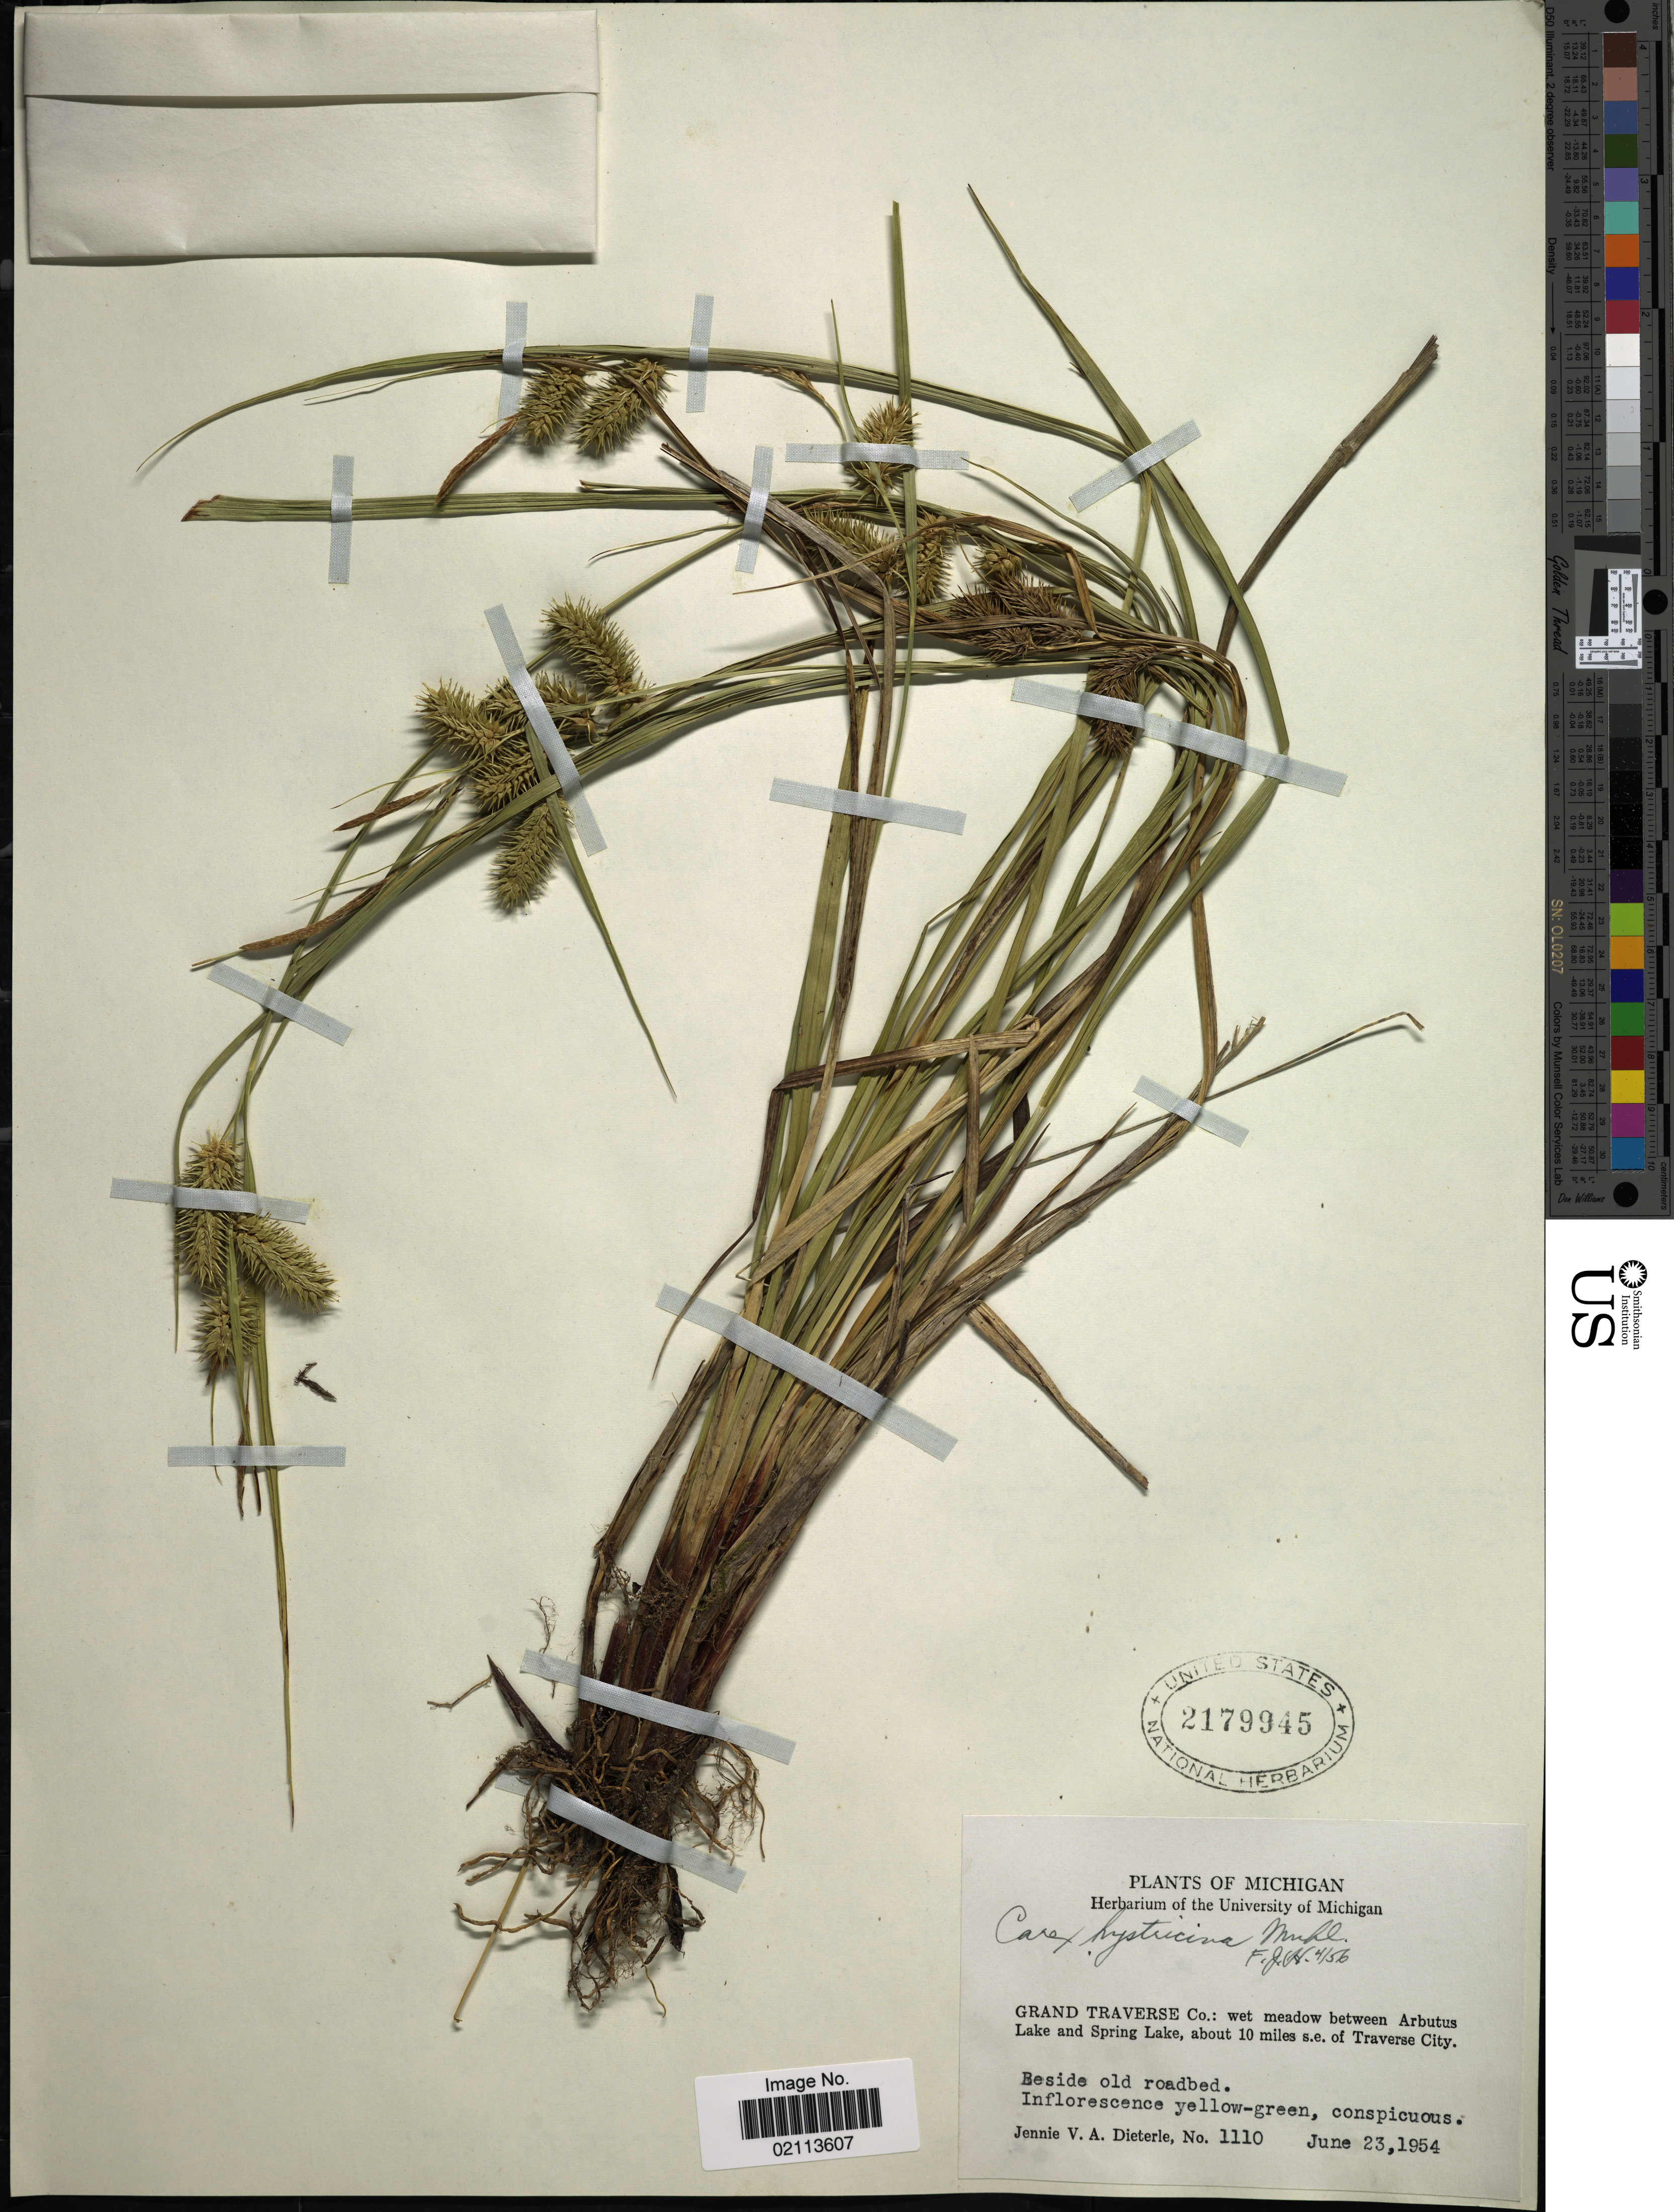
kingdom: Plantae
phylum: Tracheophyta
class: Liliopsida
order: Poales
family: Cyperaceae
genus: Carex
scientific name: Carex hystericina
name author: Muhl. ex Willd.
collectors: J. Dieterle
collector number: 1110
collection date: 1954-06-23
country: United States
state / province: Michigan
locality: Grand Traverse Co.: wet meadow between Arbutus Lake and Spring Lake, about 10 miles s.e. of Traverse City, Beside old roadbed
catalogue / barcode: US 2179945